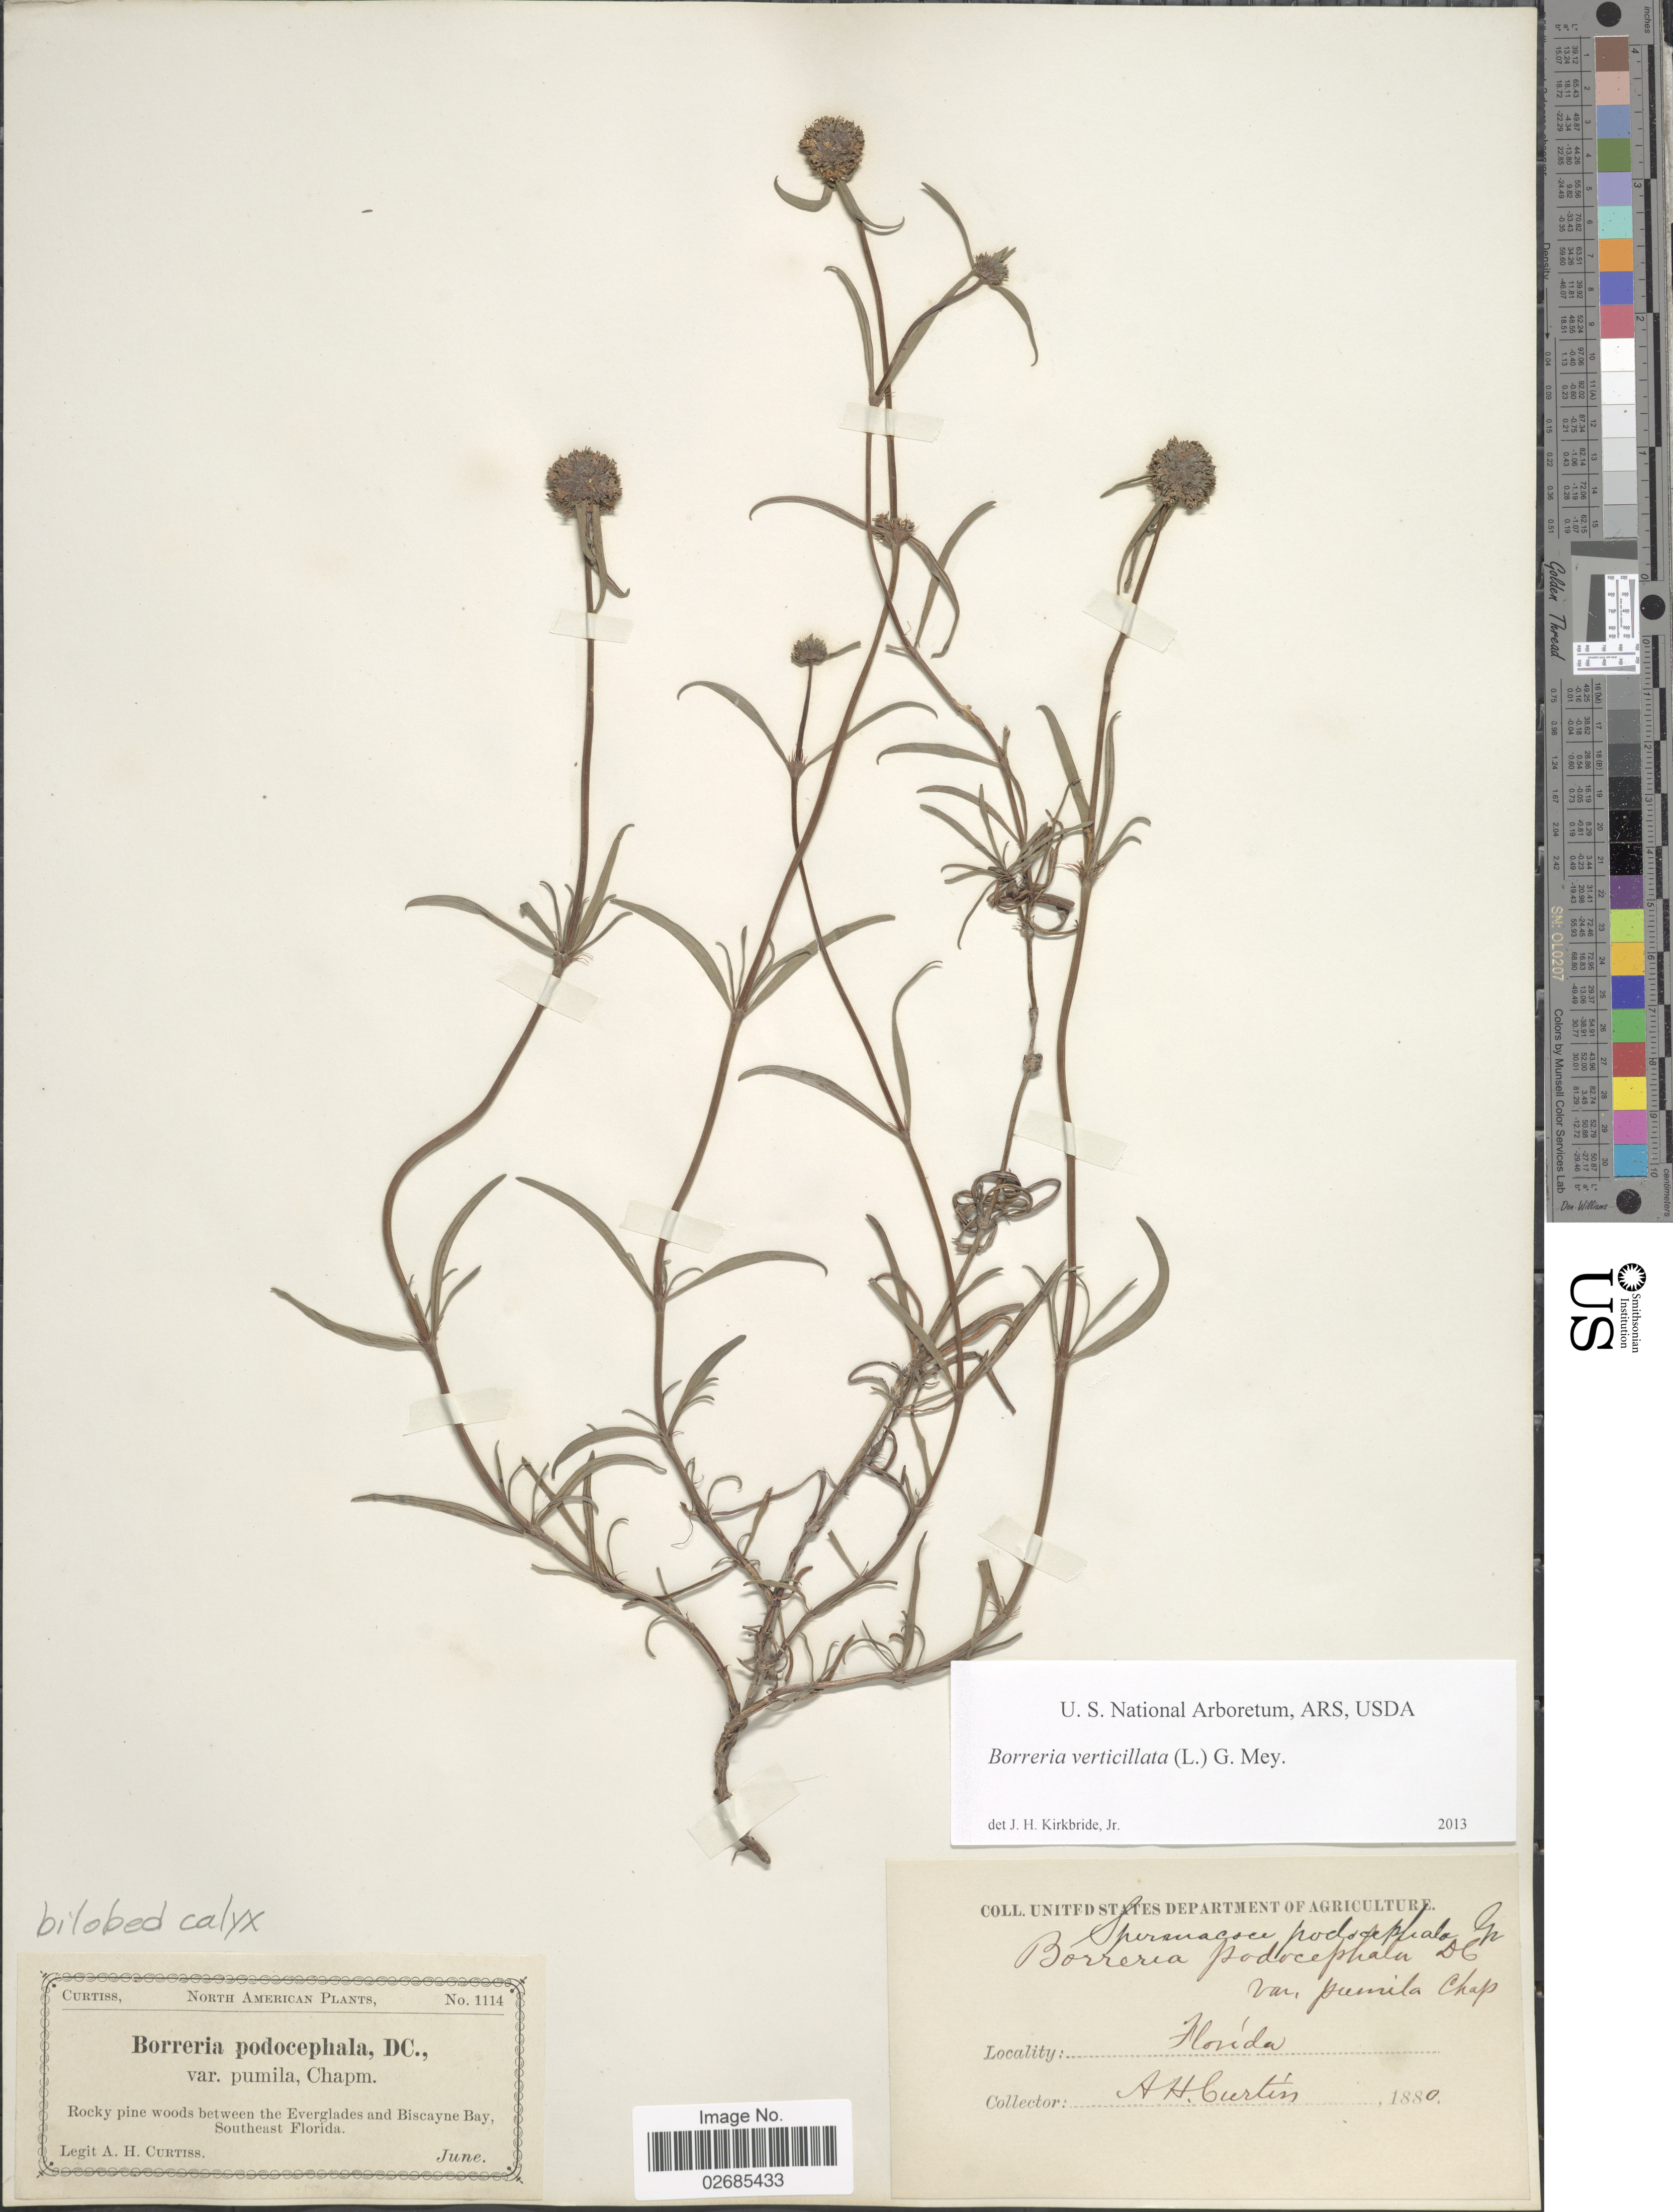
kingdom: Plantae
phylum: Tracheophyta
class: Magnoliopsida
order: Gentianales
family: Rubiaceae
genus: Borreria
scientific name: Borreria verticillata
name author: (L.) G. Mey.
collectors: A. H. Curtiss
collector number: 1114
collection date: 1880-06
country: United States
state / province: Florida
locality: Rocky pine woods between the Everglades and Biscayne Bay, Southeastern Florida.